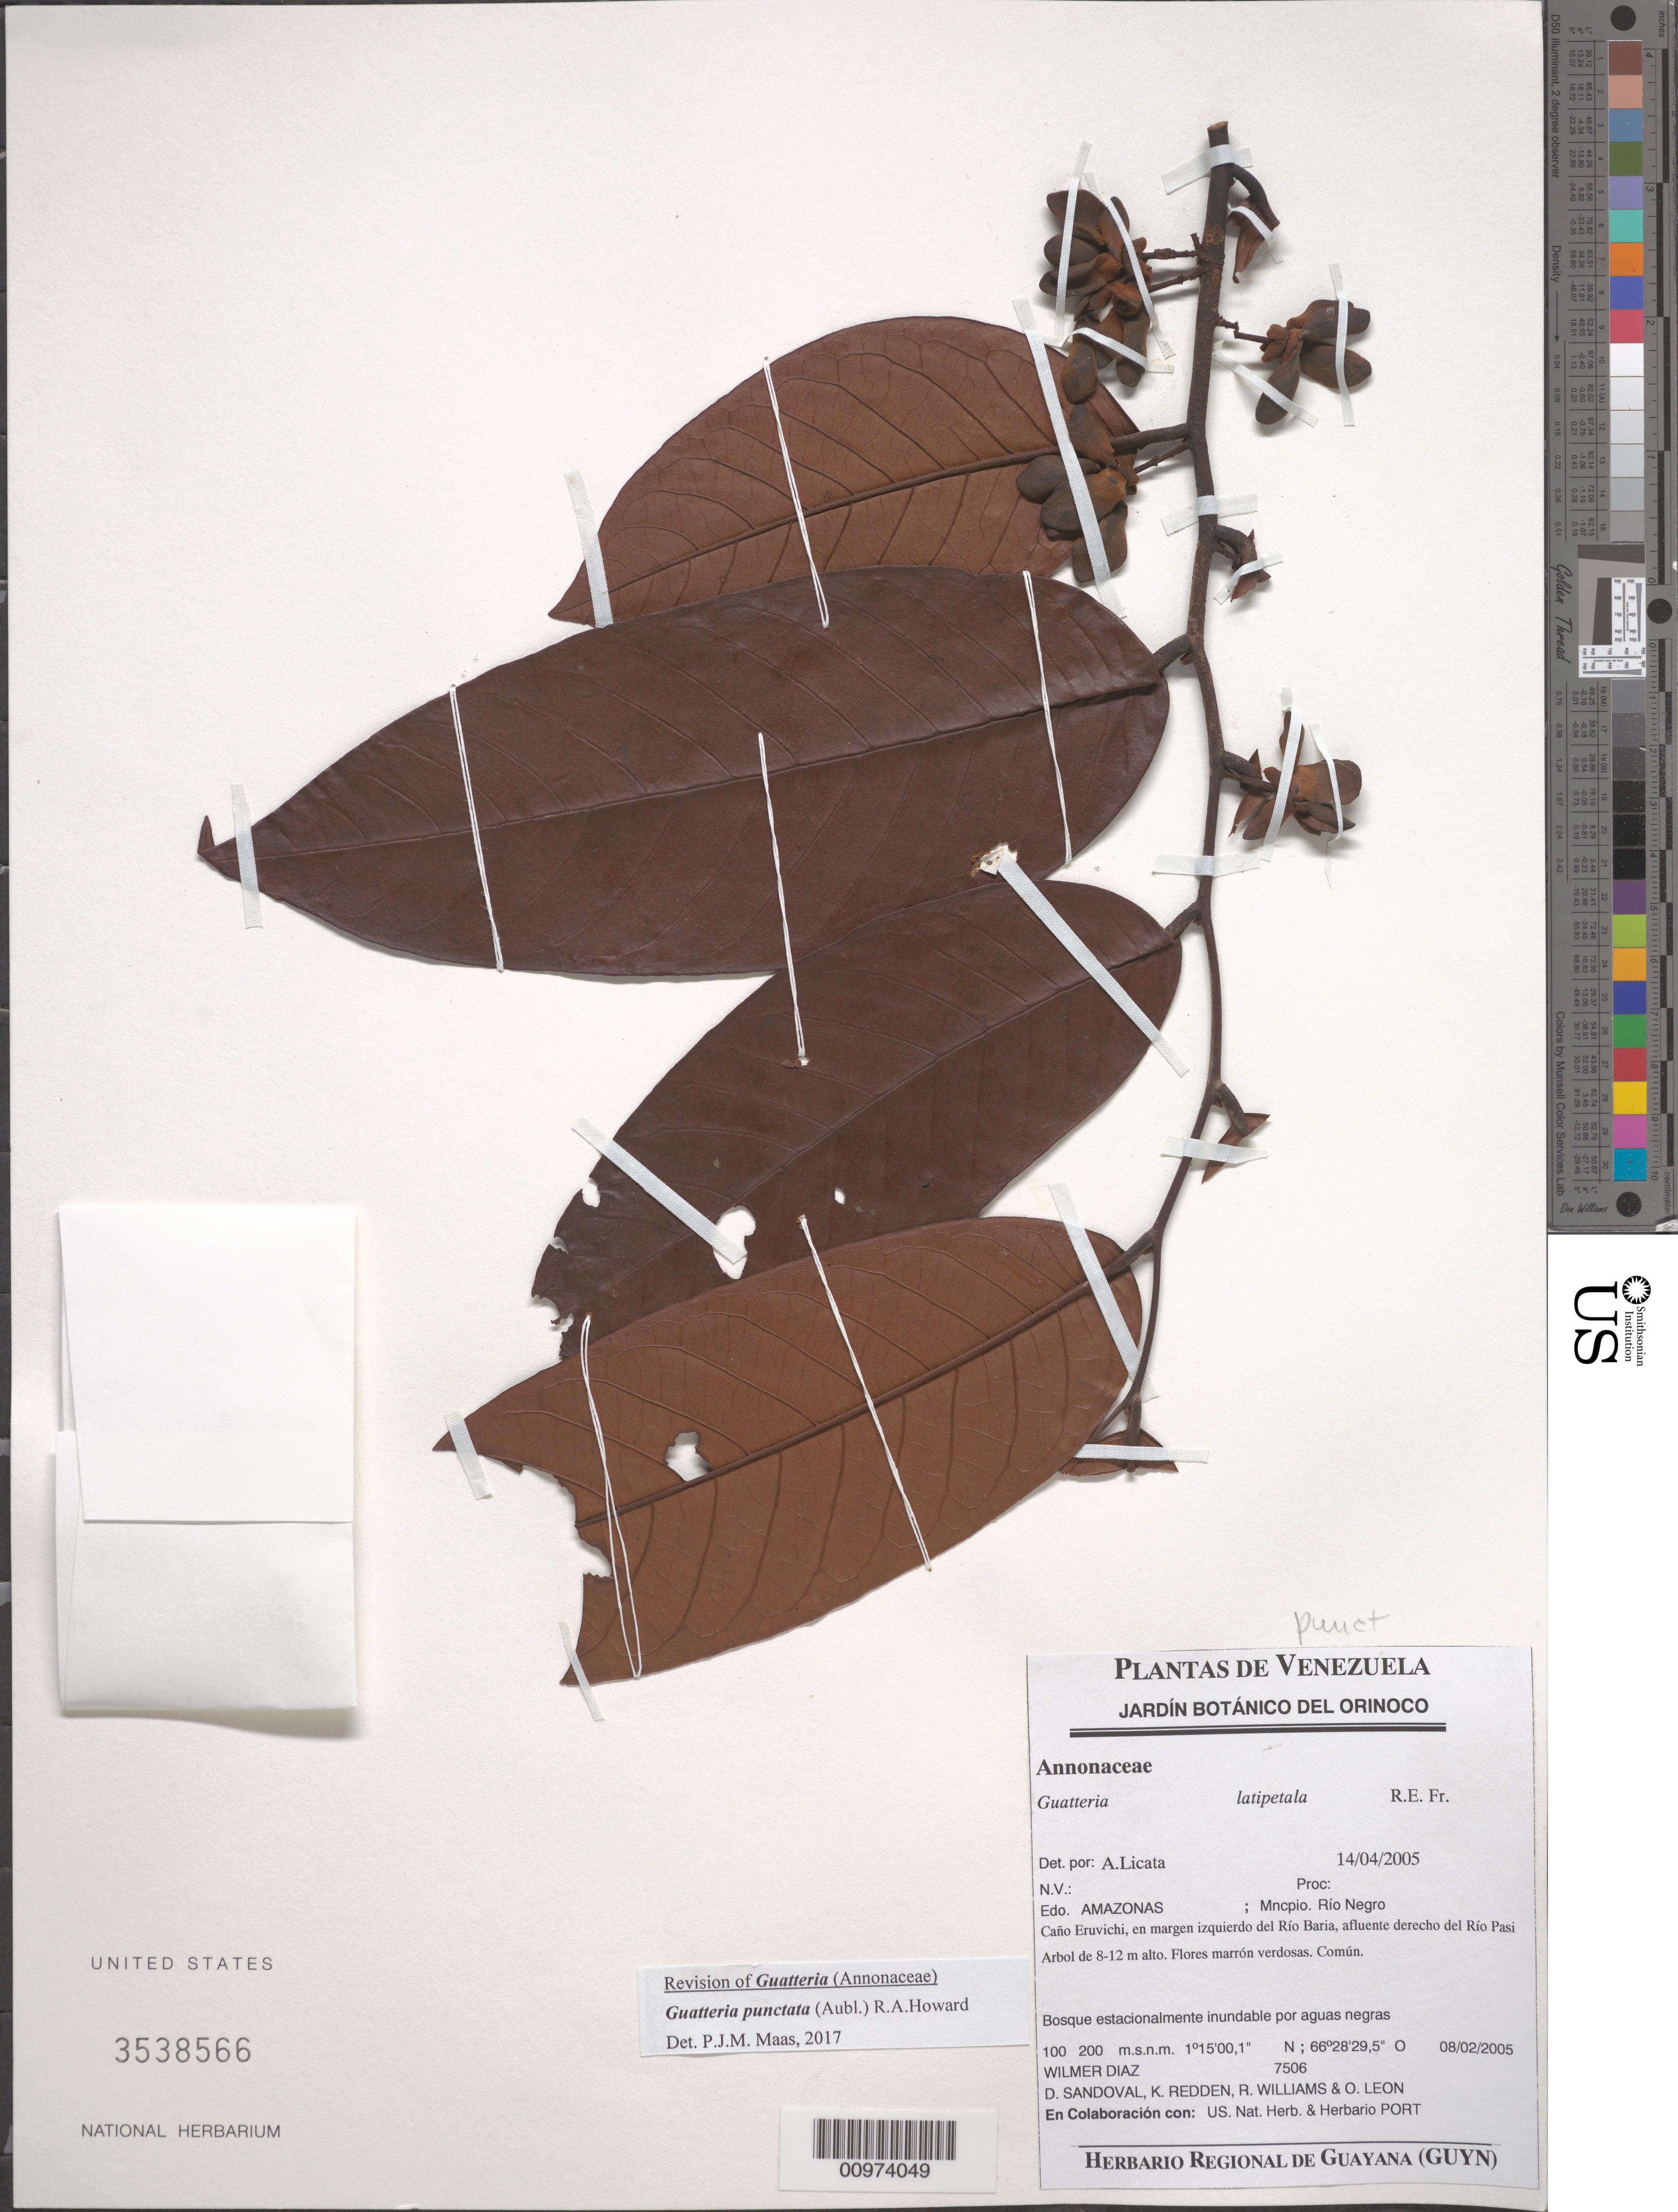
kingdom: Plantae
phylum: Tracheophyta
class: Magnoliopsida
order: Magnoliales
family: Annonaceae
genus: Guatteria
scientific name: Guatteria punctata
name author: (Aubl.) R.A. Howard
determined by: Maas, Paul J.; Maas, H.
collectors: W. Díaz P., D. Sandoval, K. M. Redden, R. Williams & O. León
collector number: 7506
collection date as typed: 8-Feb-05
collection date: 2005-02-08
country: Venezuela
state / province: Amazonas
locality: Mun. Río Negro, Caño Eruvichi, en margen Río Baria, afluente del Río Pasimoni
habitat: Bosque estacionalmente inundable por aguas negras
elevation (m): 100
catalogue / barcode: US 3538566